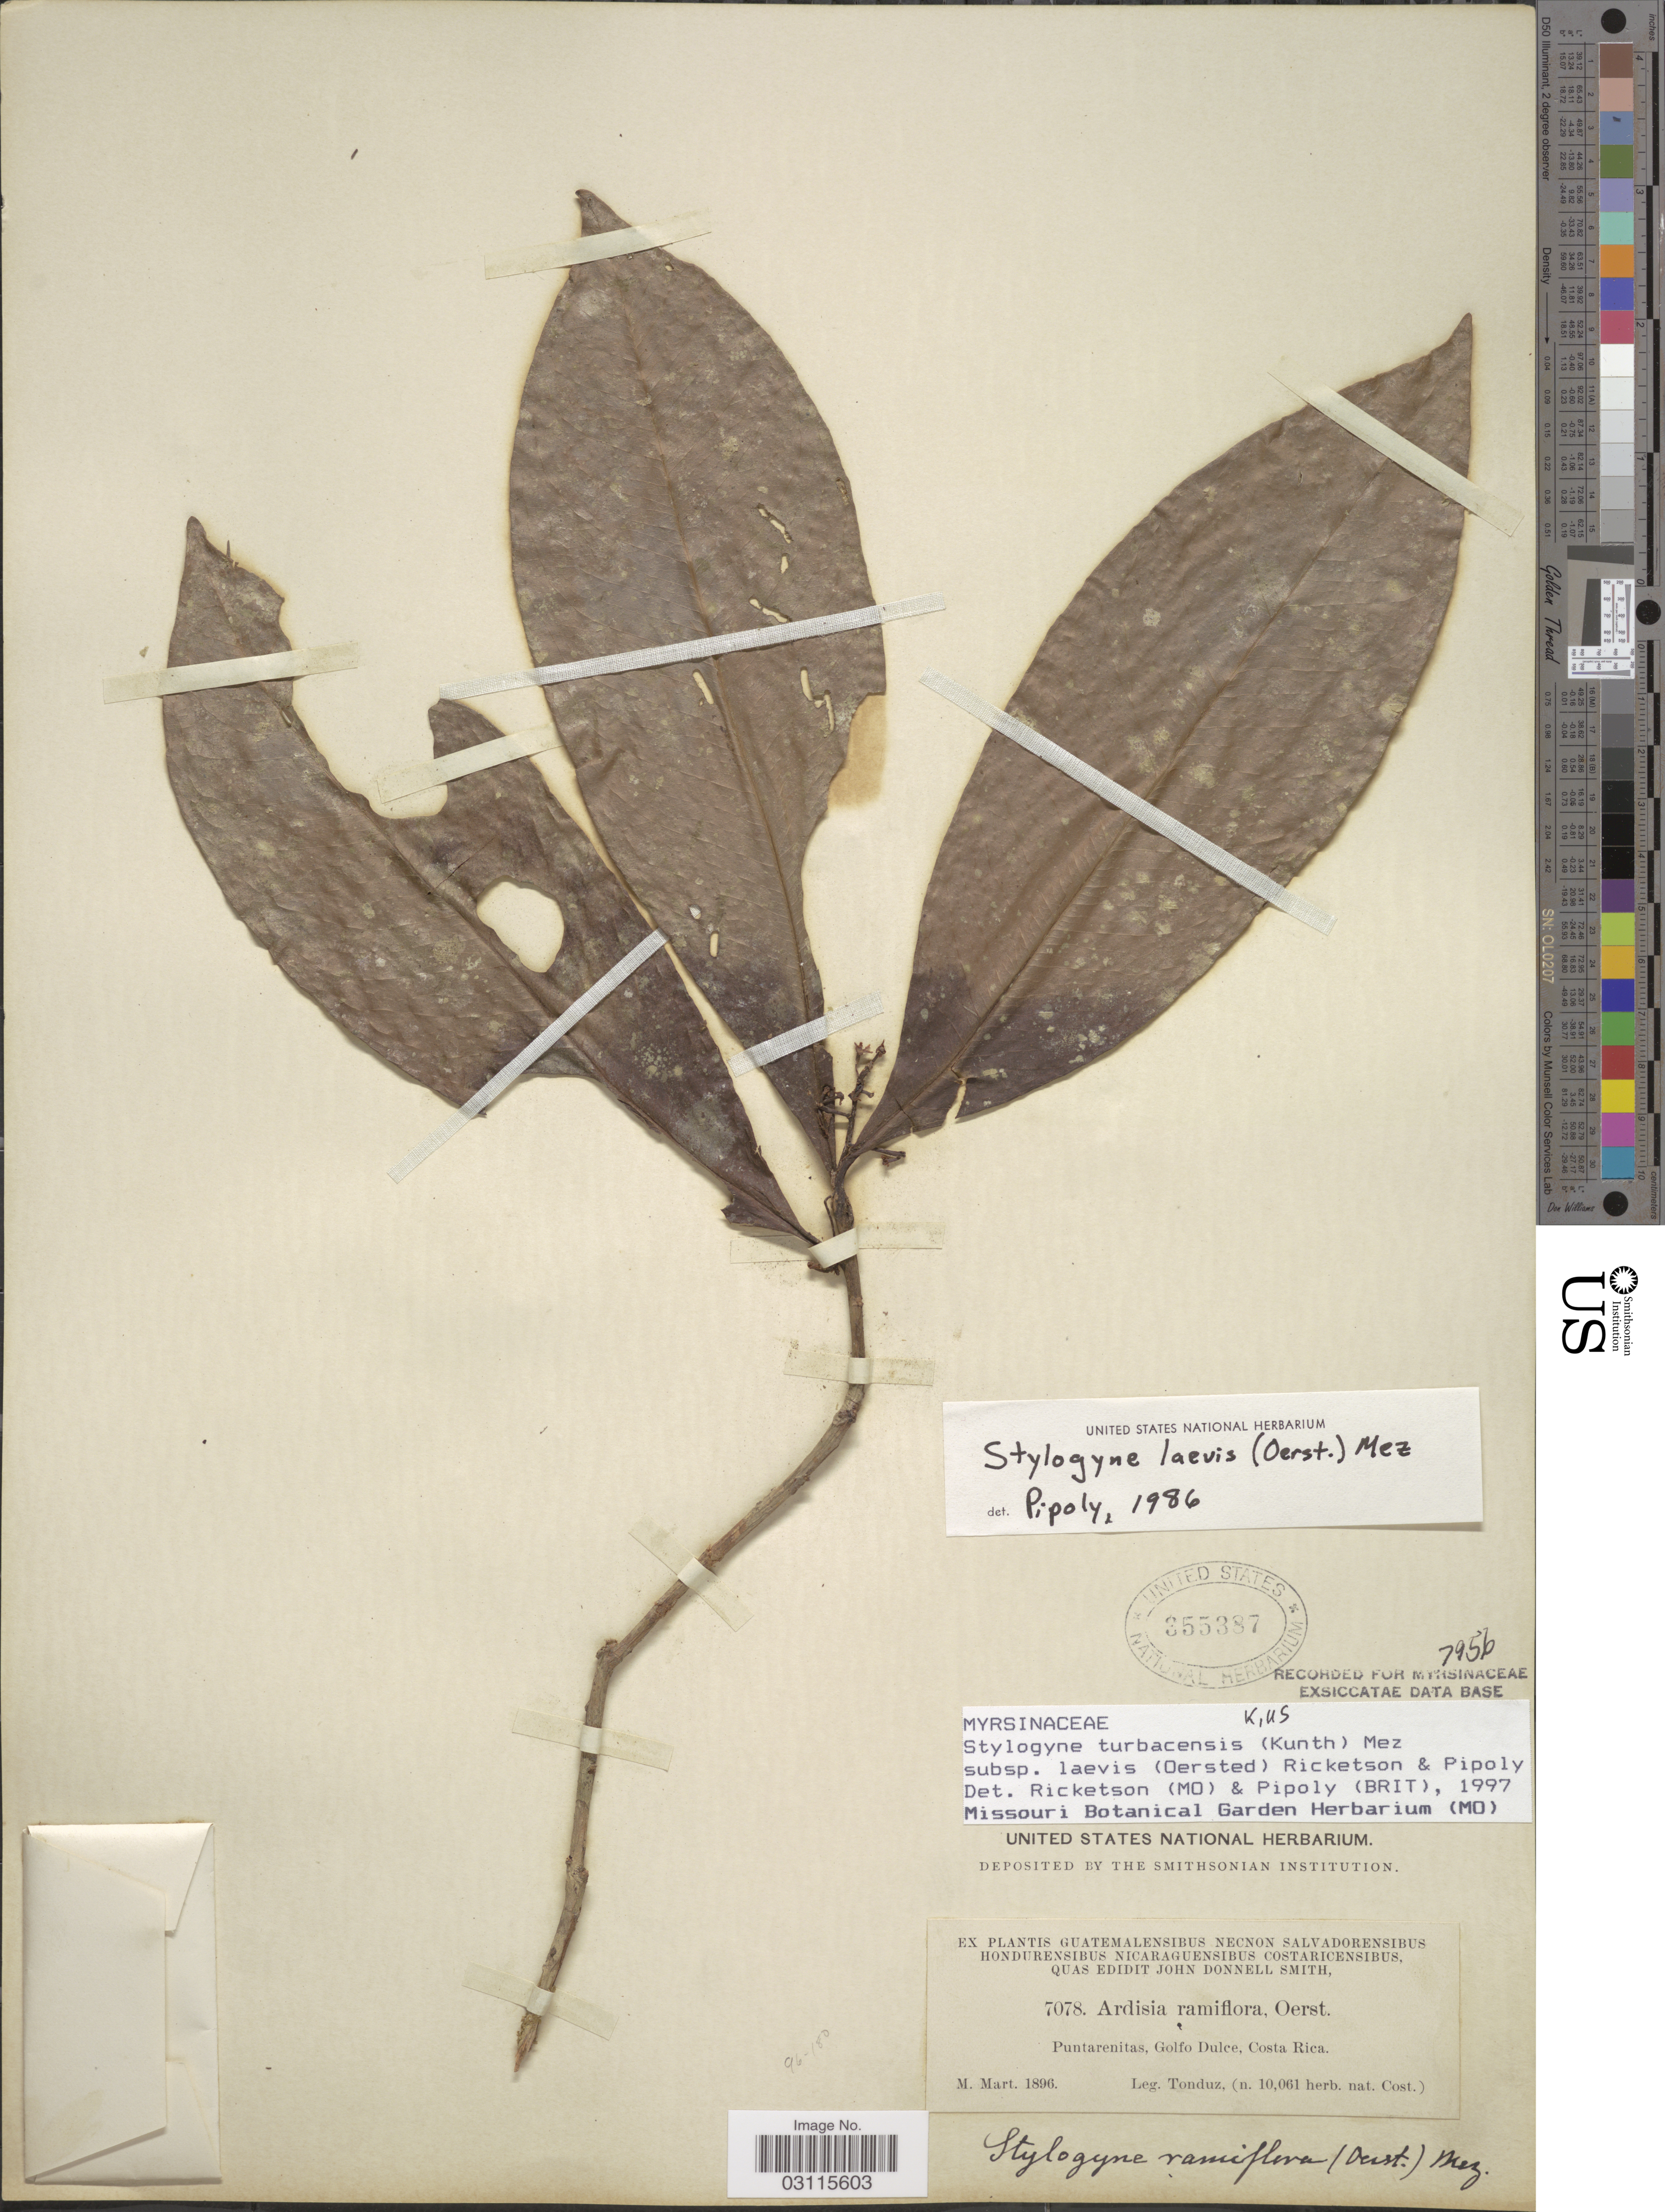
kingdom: Plantae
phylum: Tracheophyta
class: Magnoliopsida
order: Ericales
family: Primulaceae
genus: Stylogyne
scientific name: Stylogyne turbacensis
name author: (Kunth) Mez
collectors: Tonduz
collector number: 7078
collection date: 1896-03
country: Costa Rica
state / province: Puntarenas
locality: Puntarenitas, Golfo Dulce.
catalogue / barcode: US 355387